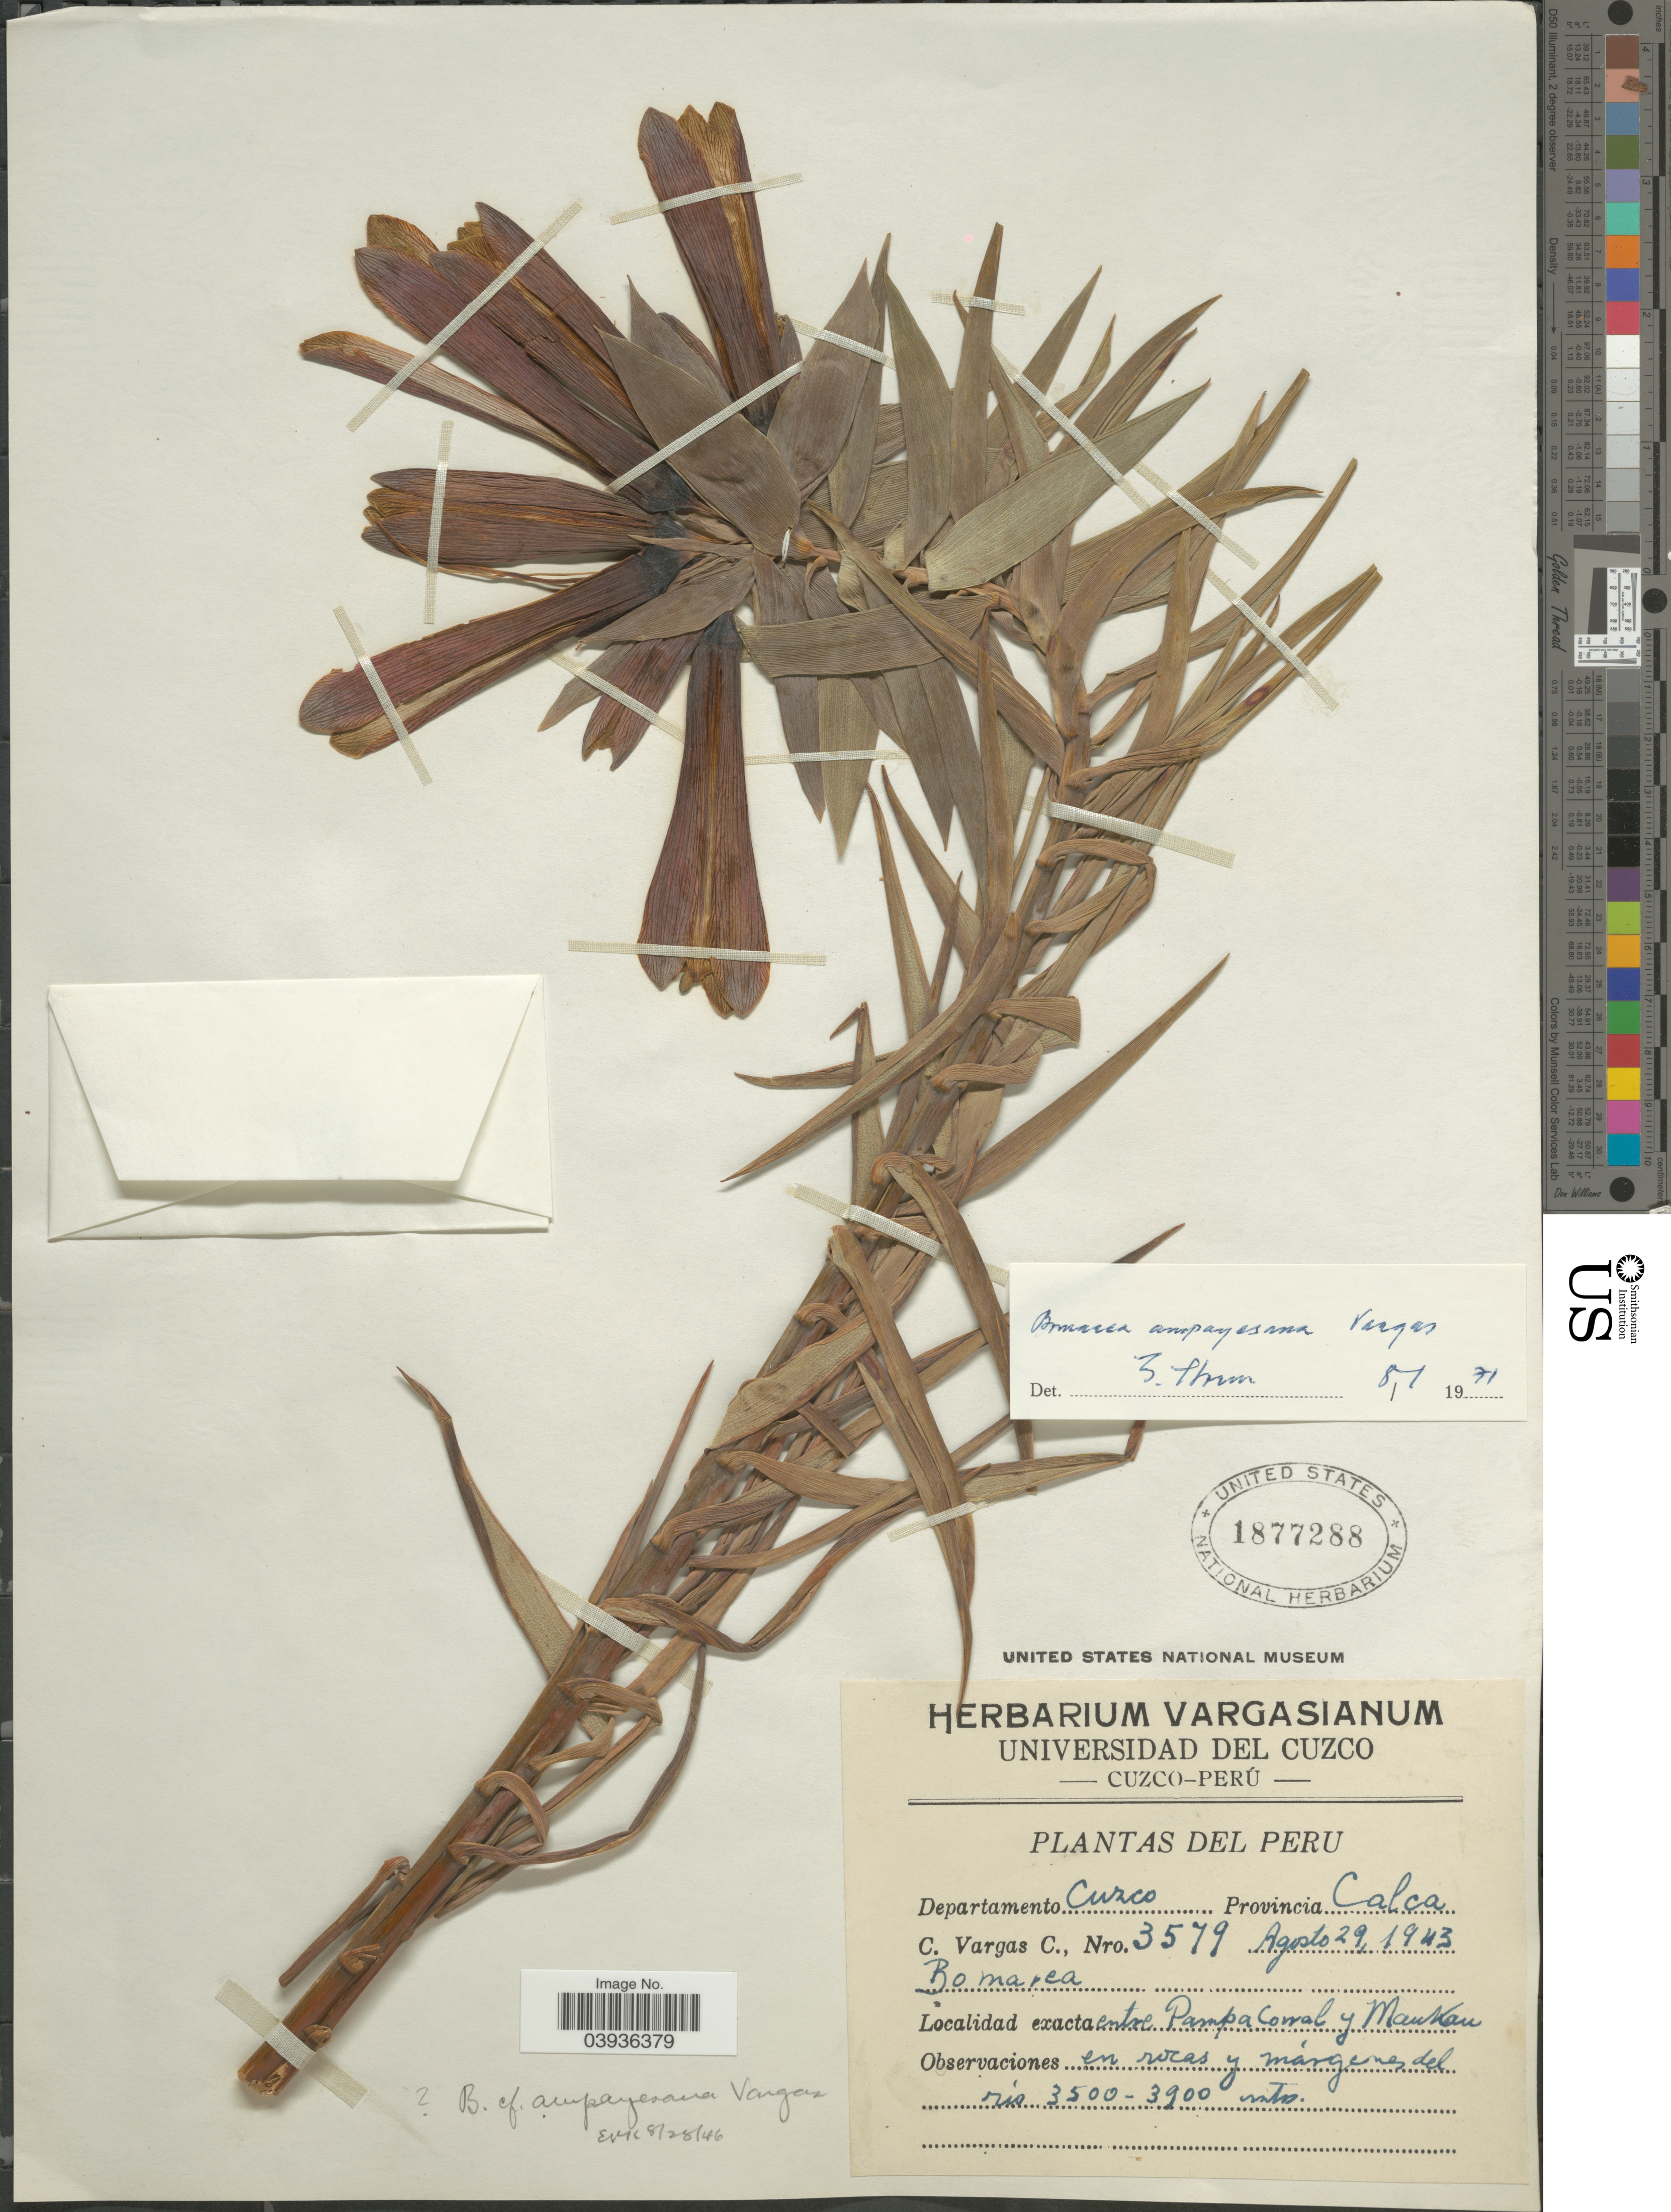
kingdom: Plantae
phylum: Tracheophyta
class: Liliopsida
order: Liliales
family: Alstroemeriaceae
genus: Bomarea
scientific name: Bomarea ampayesana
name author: C.A. Vargas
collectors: C. Vargas Calderón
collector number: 3579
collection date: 1943-08-29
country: Peru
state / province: Cusco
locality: Departamento Cuzco. Provincia Calca. Entre Pampa Corral y Mankau.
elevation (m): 3500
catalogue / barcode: US 1877288